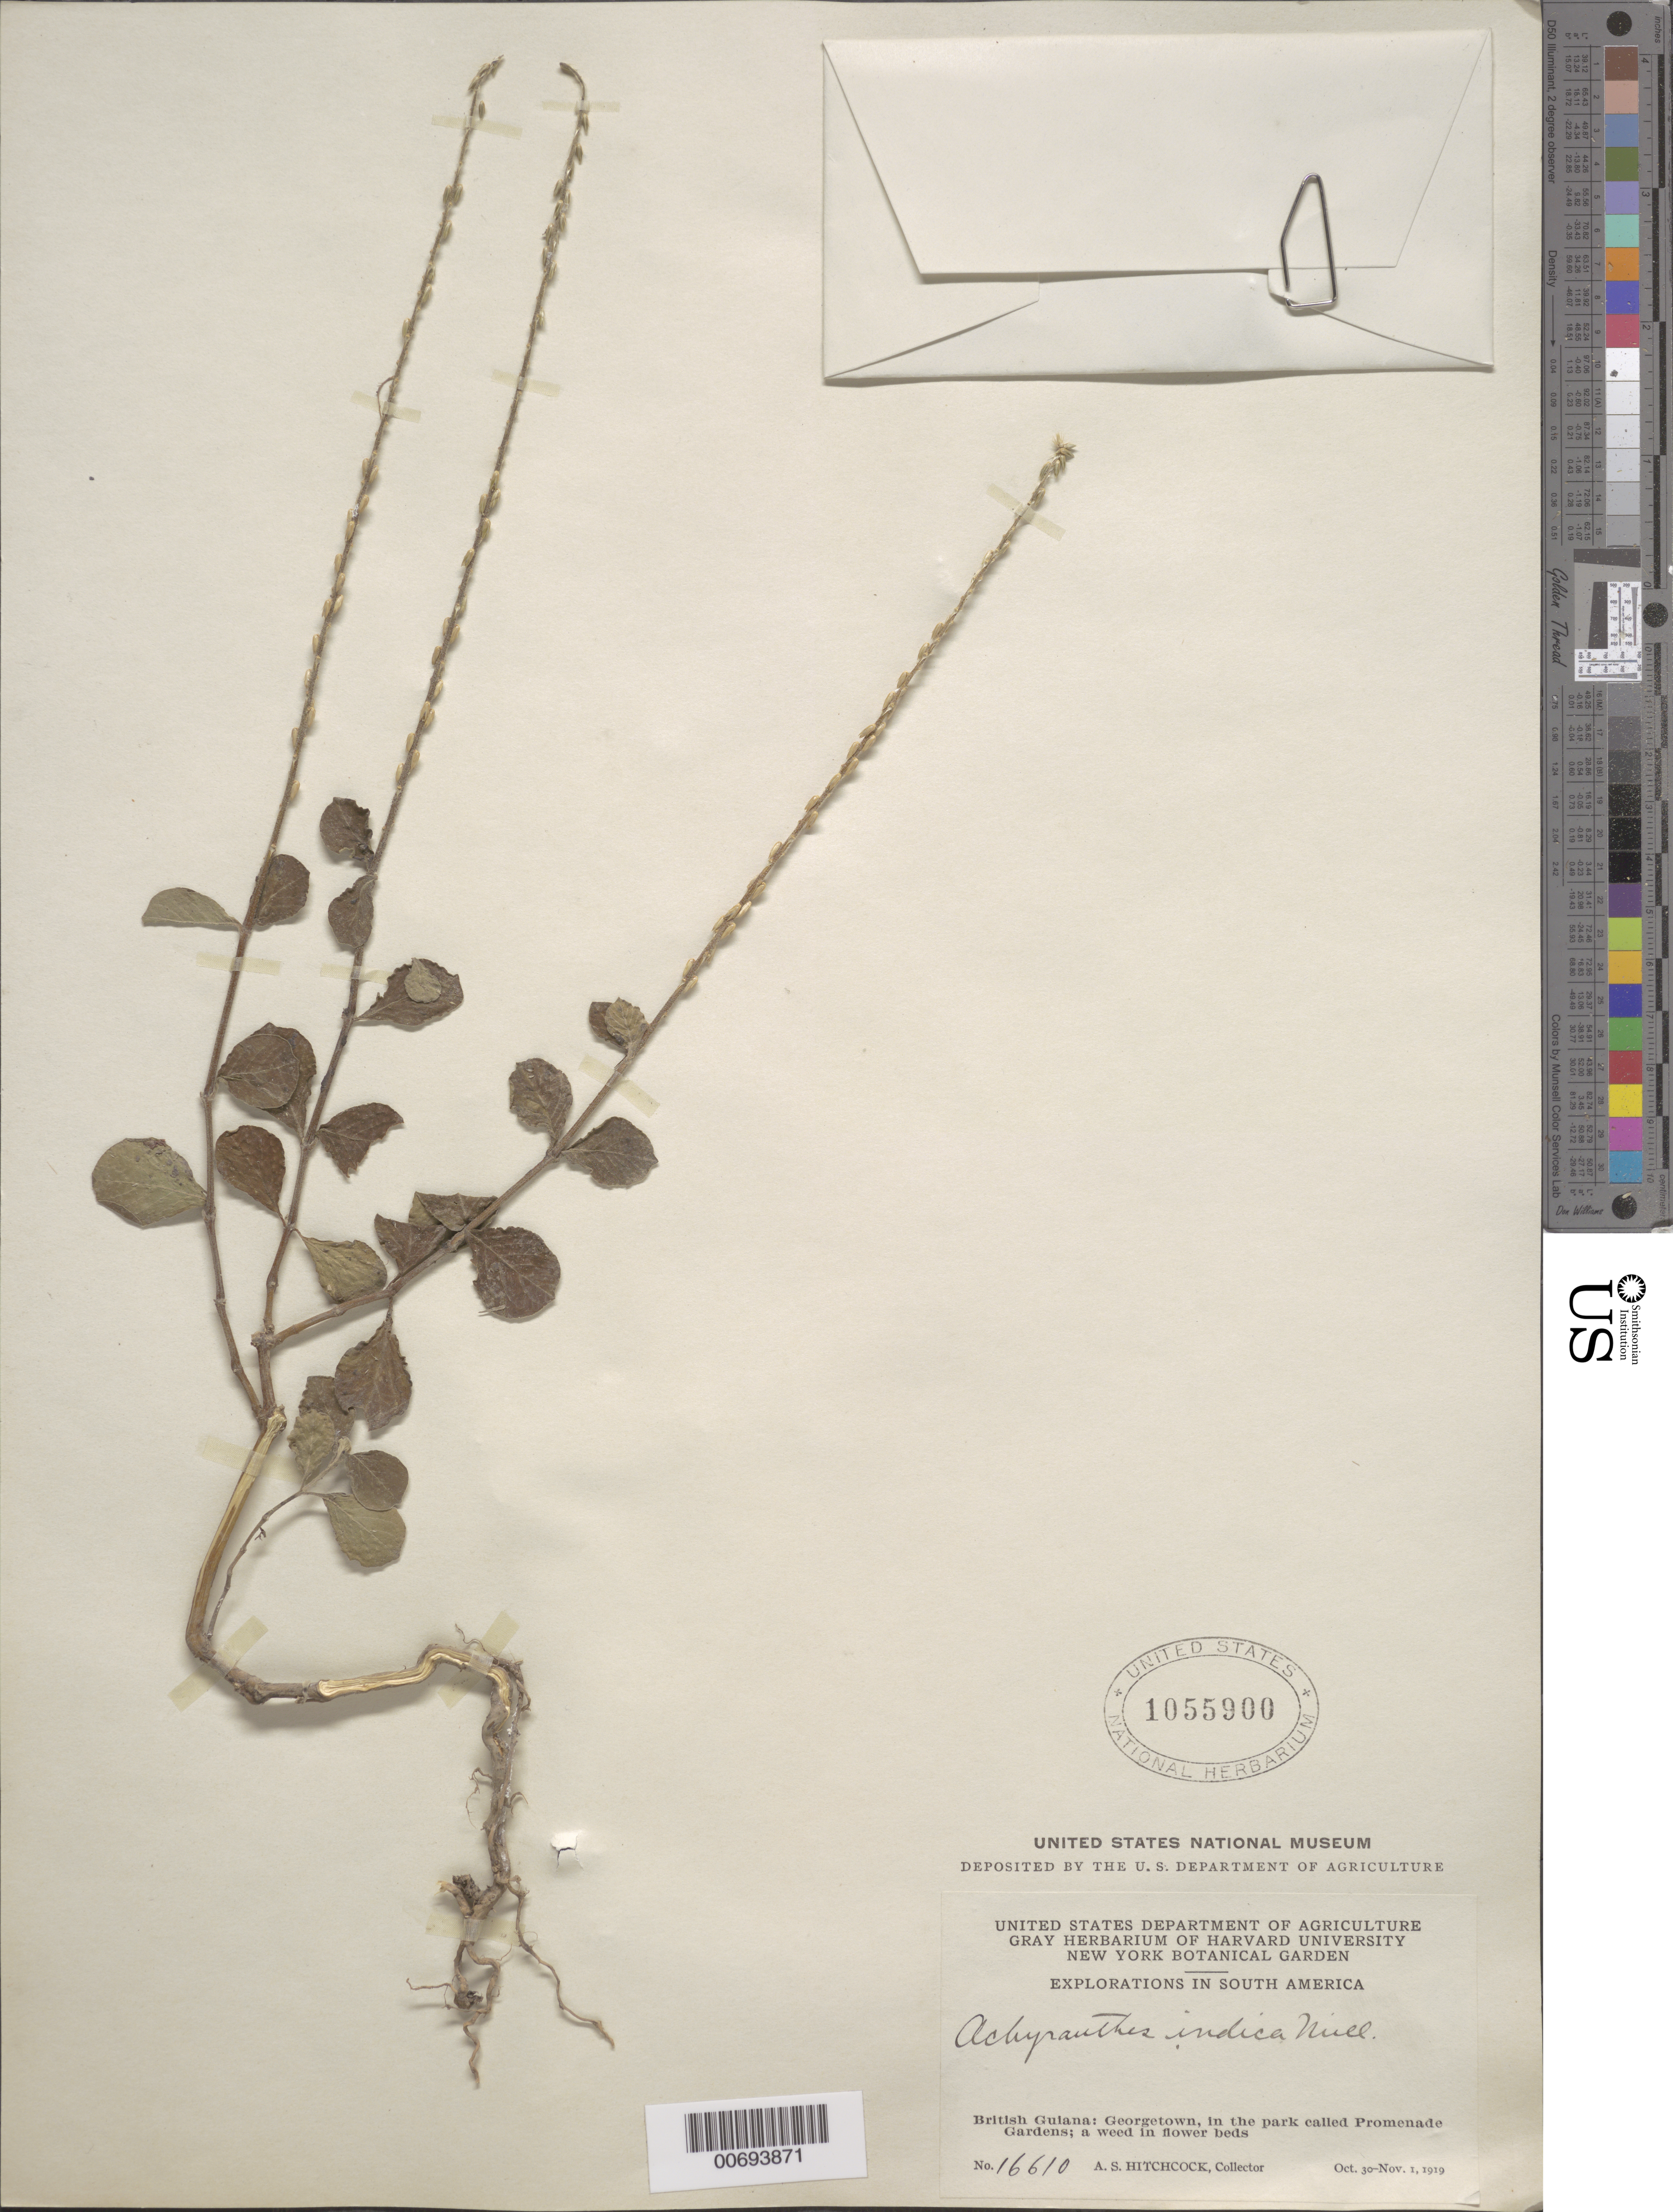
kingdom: Plantae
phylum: Tracheophyta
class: Magnoliopsida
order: Caryophyllales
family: Amaranthaceae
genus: Amaranthus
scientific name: Amaranthus indica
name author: Mart. ex Thell.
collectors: A. S. Hitchcock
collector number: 16610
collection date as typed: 30-Oct-19 to 1-Nov-19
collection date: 1919-10-30/1919-11-01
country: Guyana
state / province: Demerara-Mahaica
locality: Georgetown, Promenade Gardens Park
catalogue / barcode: US 1055900